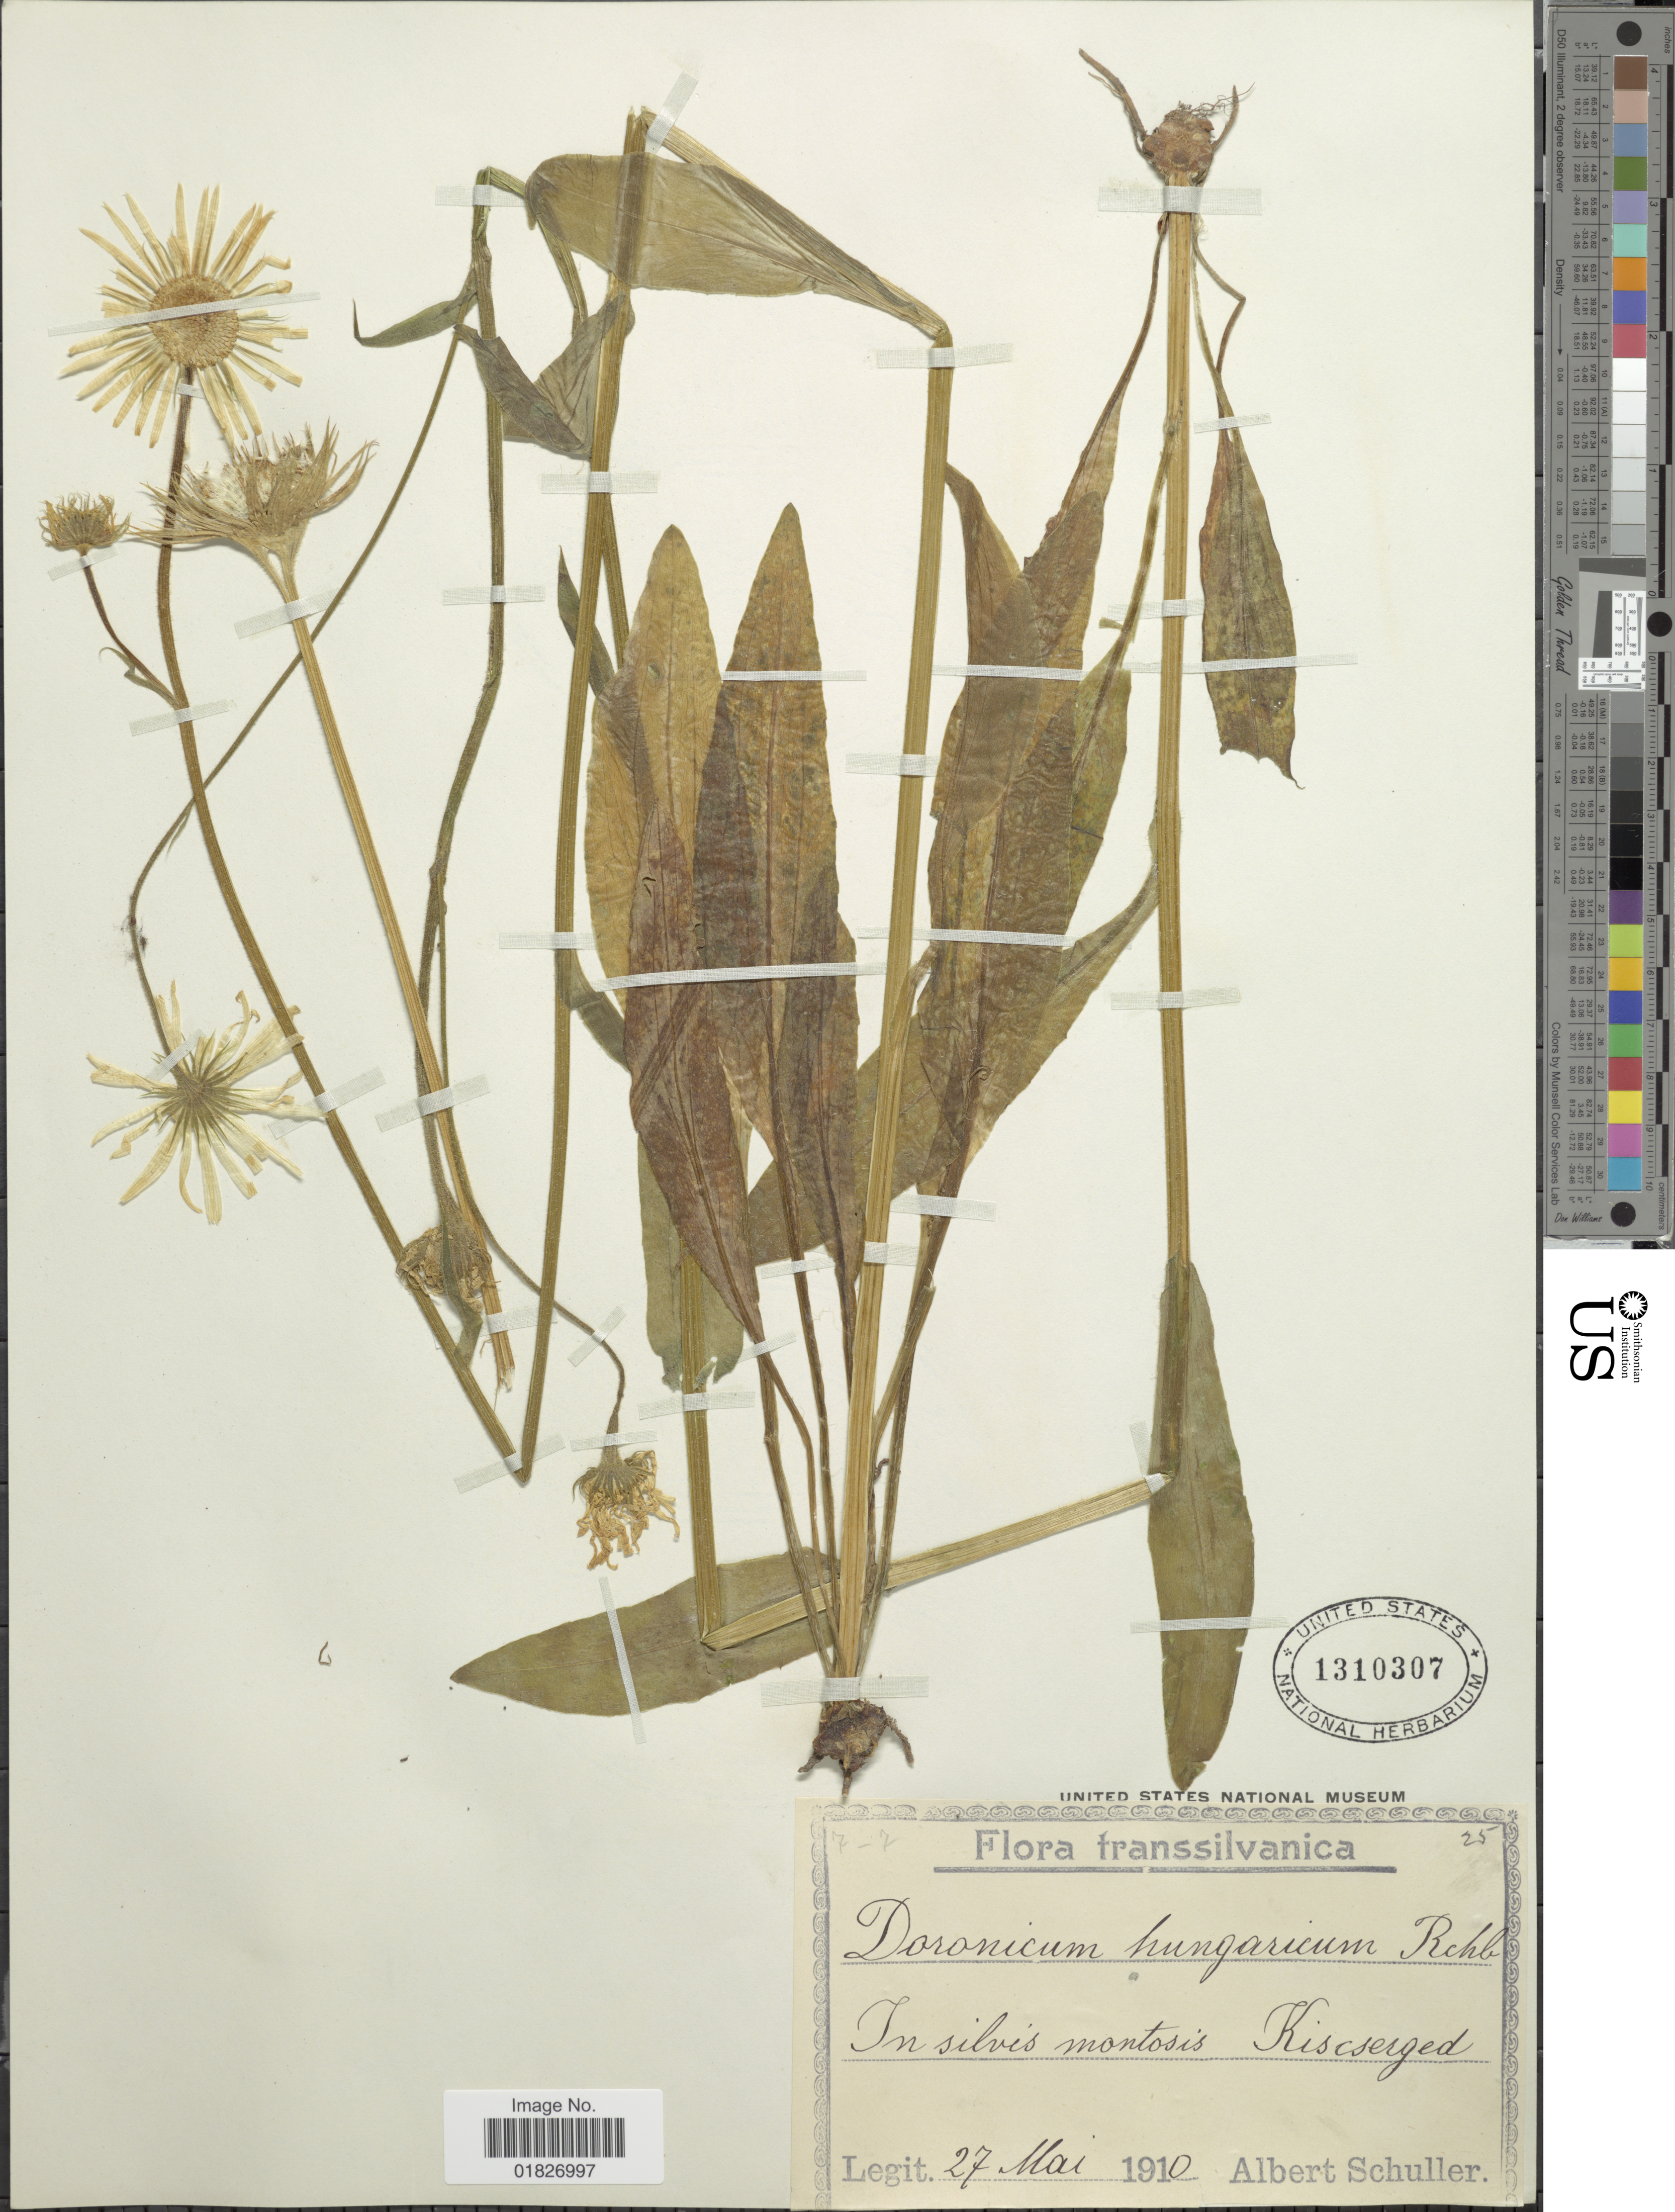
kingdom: Plantae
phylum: Tracheophyta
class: Magnoliopsida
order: Asterales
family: Asteraceae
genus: Doronicum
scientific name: Doronicum hungaricum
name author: (Sadler) Rchb. f.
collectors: A. Schuller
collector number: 25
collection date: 1910-05-27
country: Romania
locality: Transsilvanica, montosis Kiscserged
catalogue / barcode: US 1310307